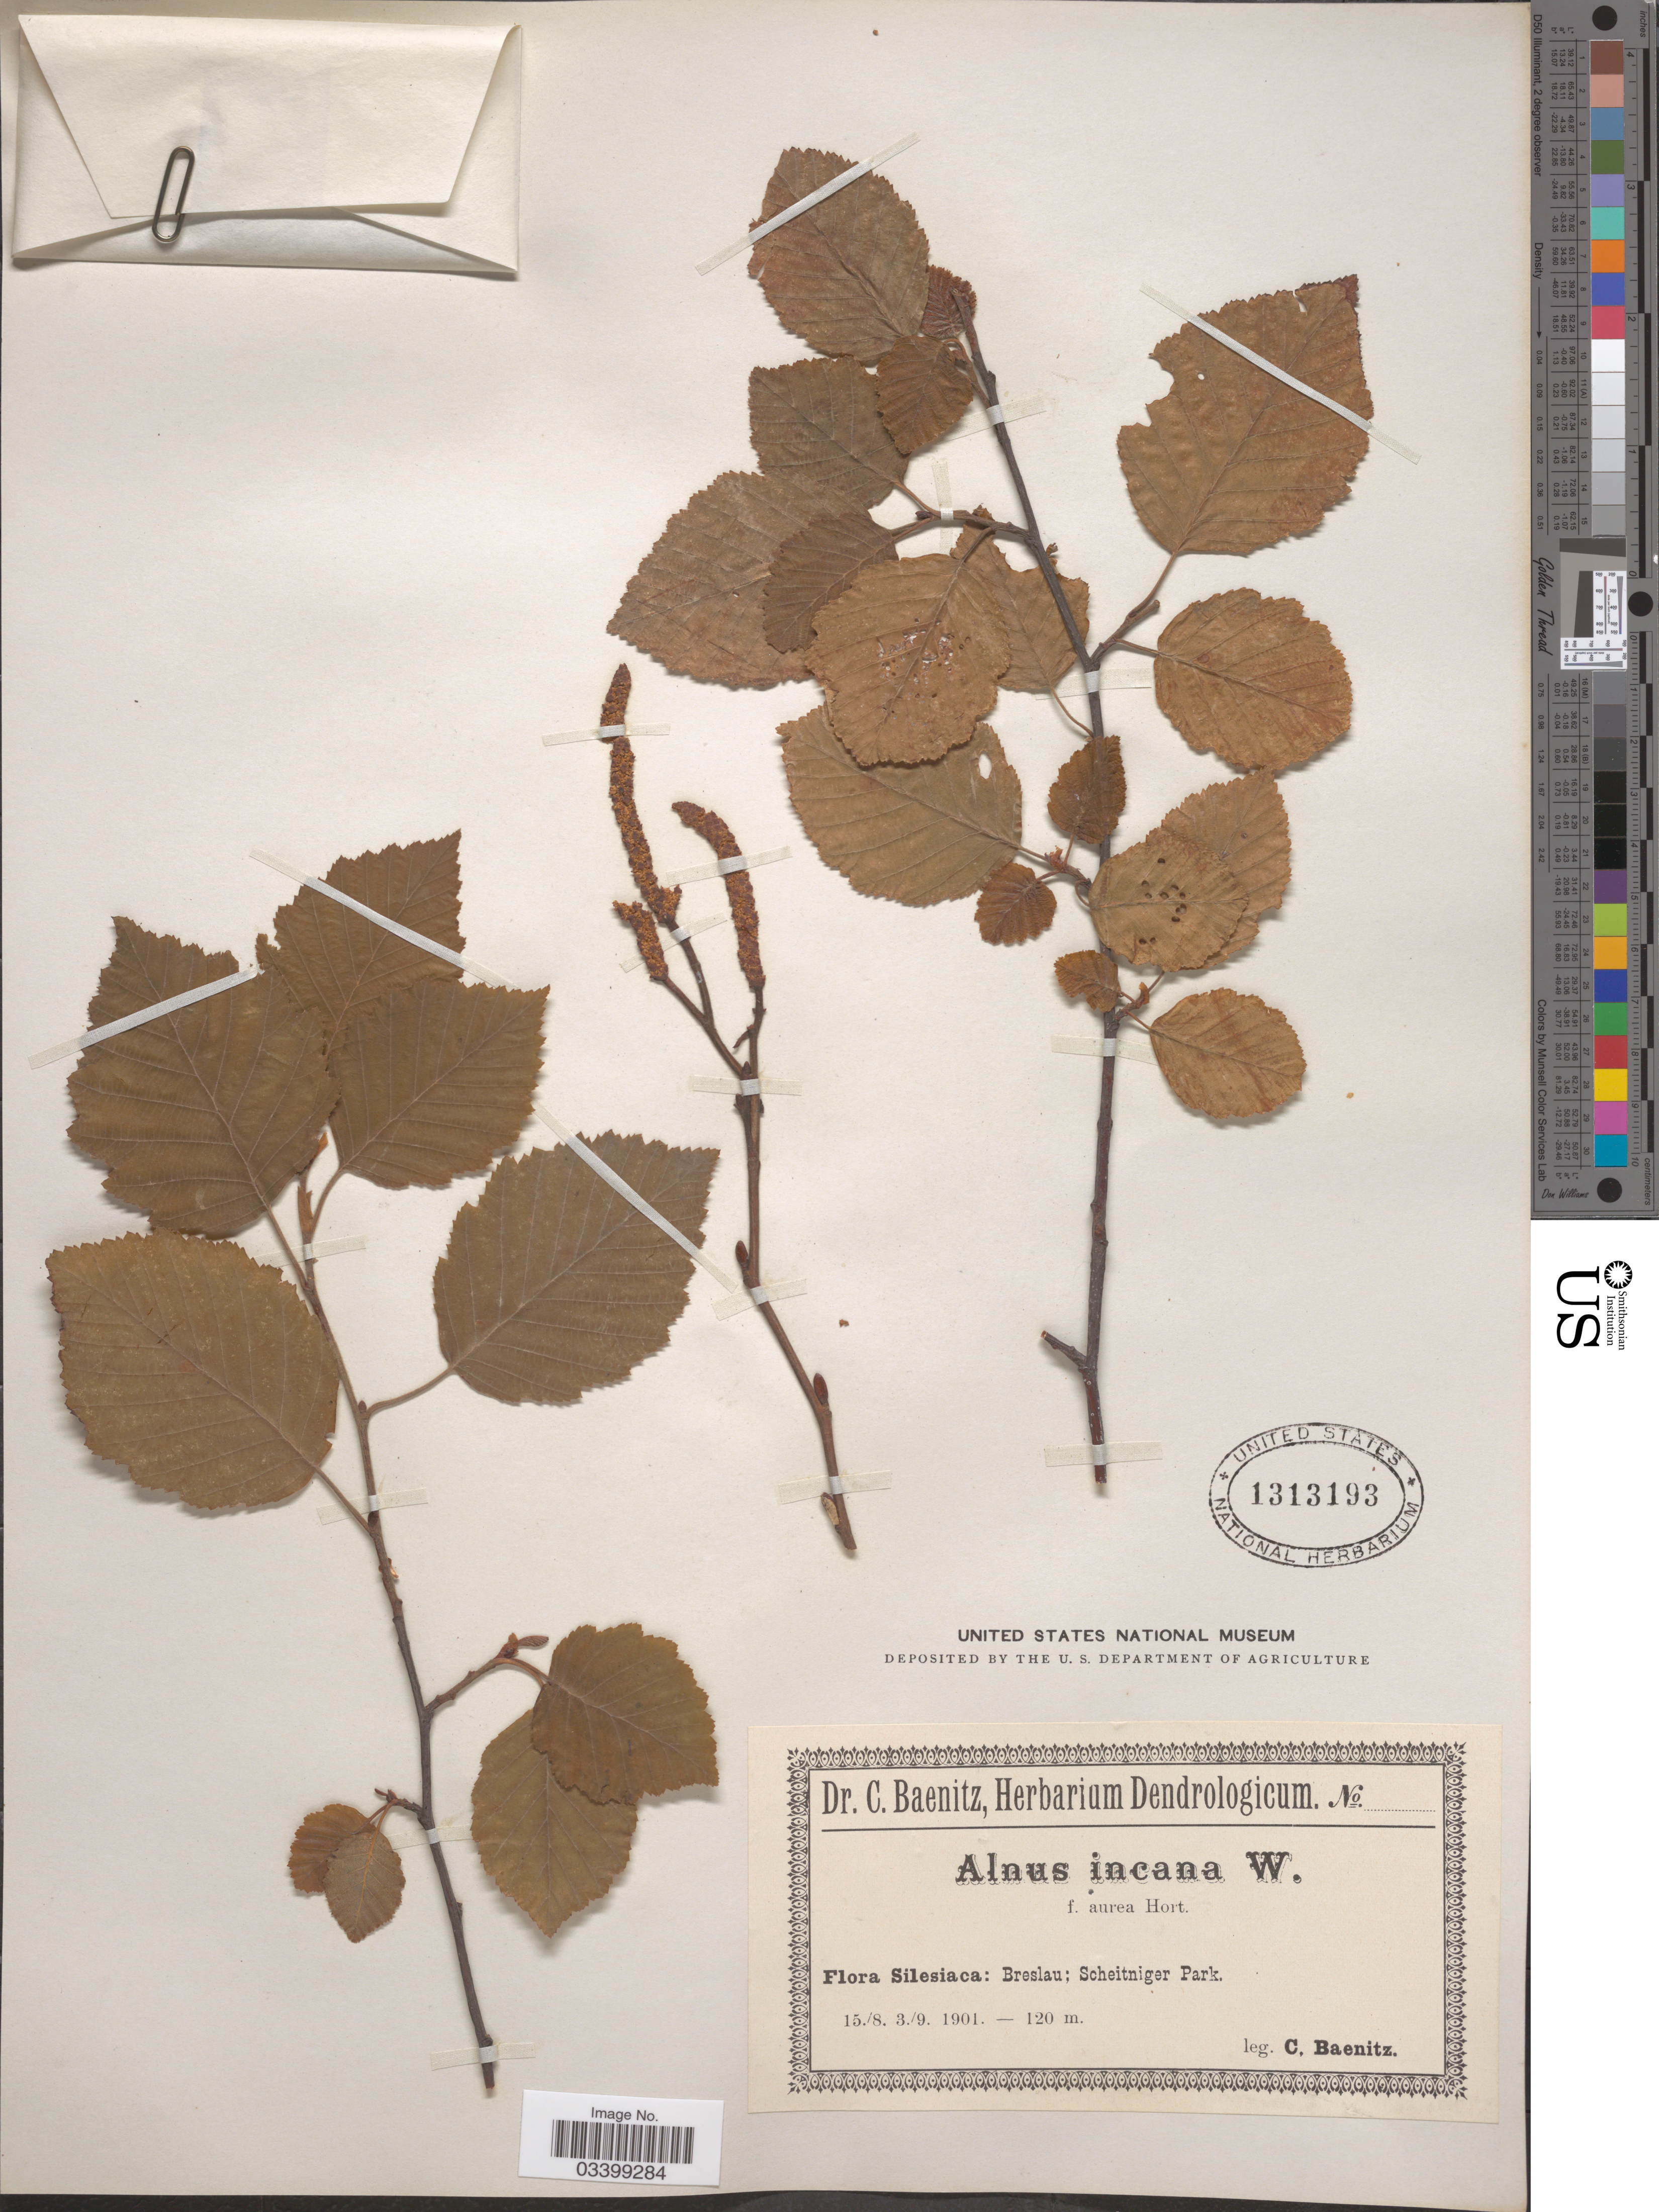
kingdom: Plantae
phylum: Tracheophyta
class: Magnoliopsida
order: Fagales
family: Betulaceae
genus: Alnus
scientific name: Alnus incana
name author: (L.) Moench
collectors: C. G. Baenitz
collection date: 1901-08-15/1901-09-03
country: Poland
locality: Silesiaca: Breslau; Scheitniger Park.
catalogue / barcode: US 1313193